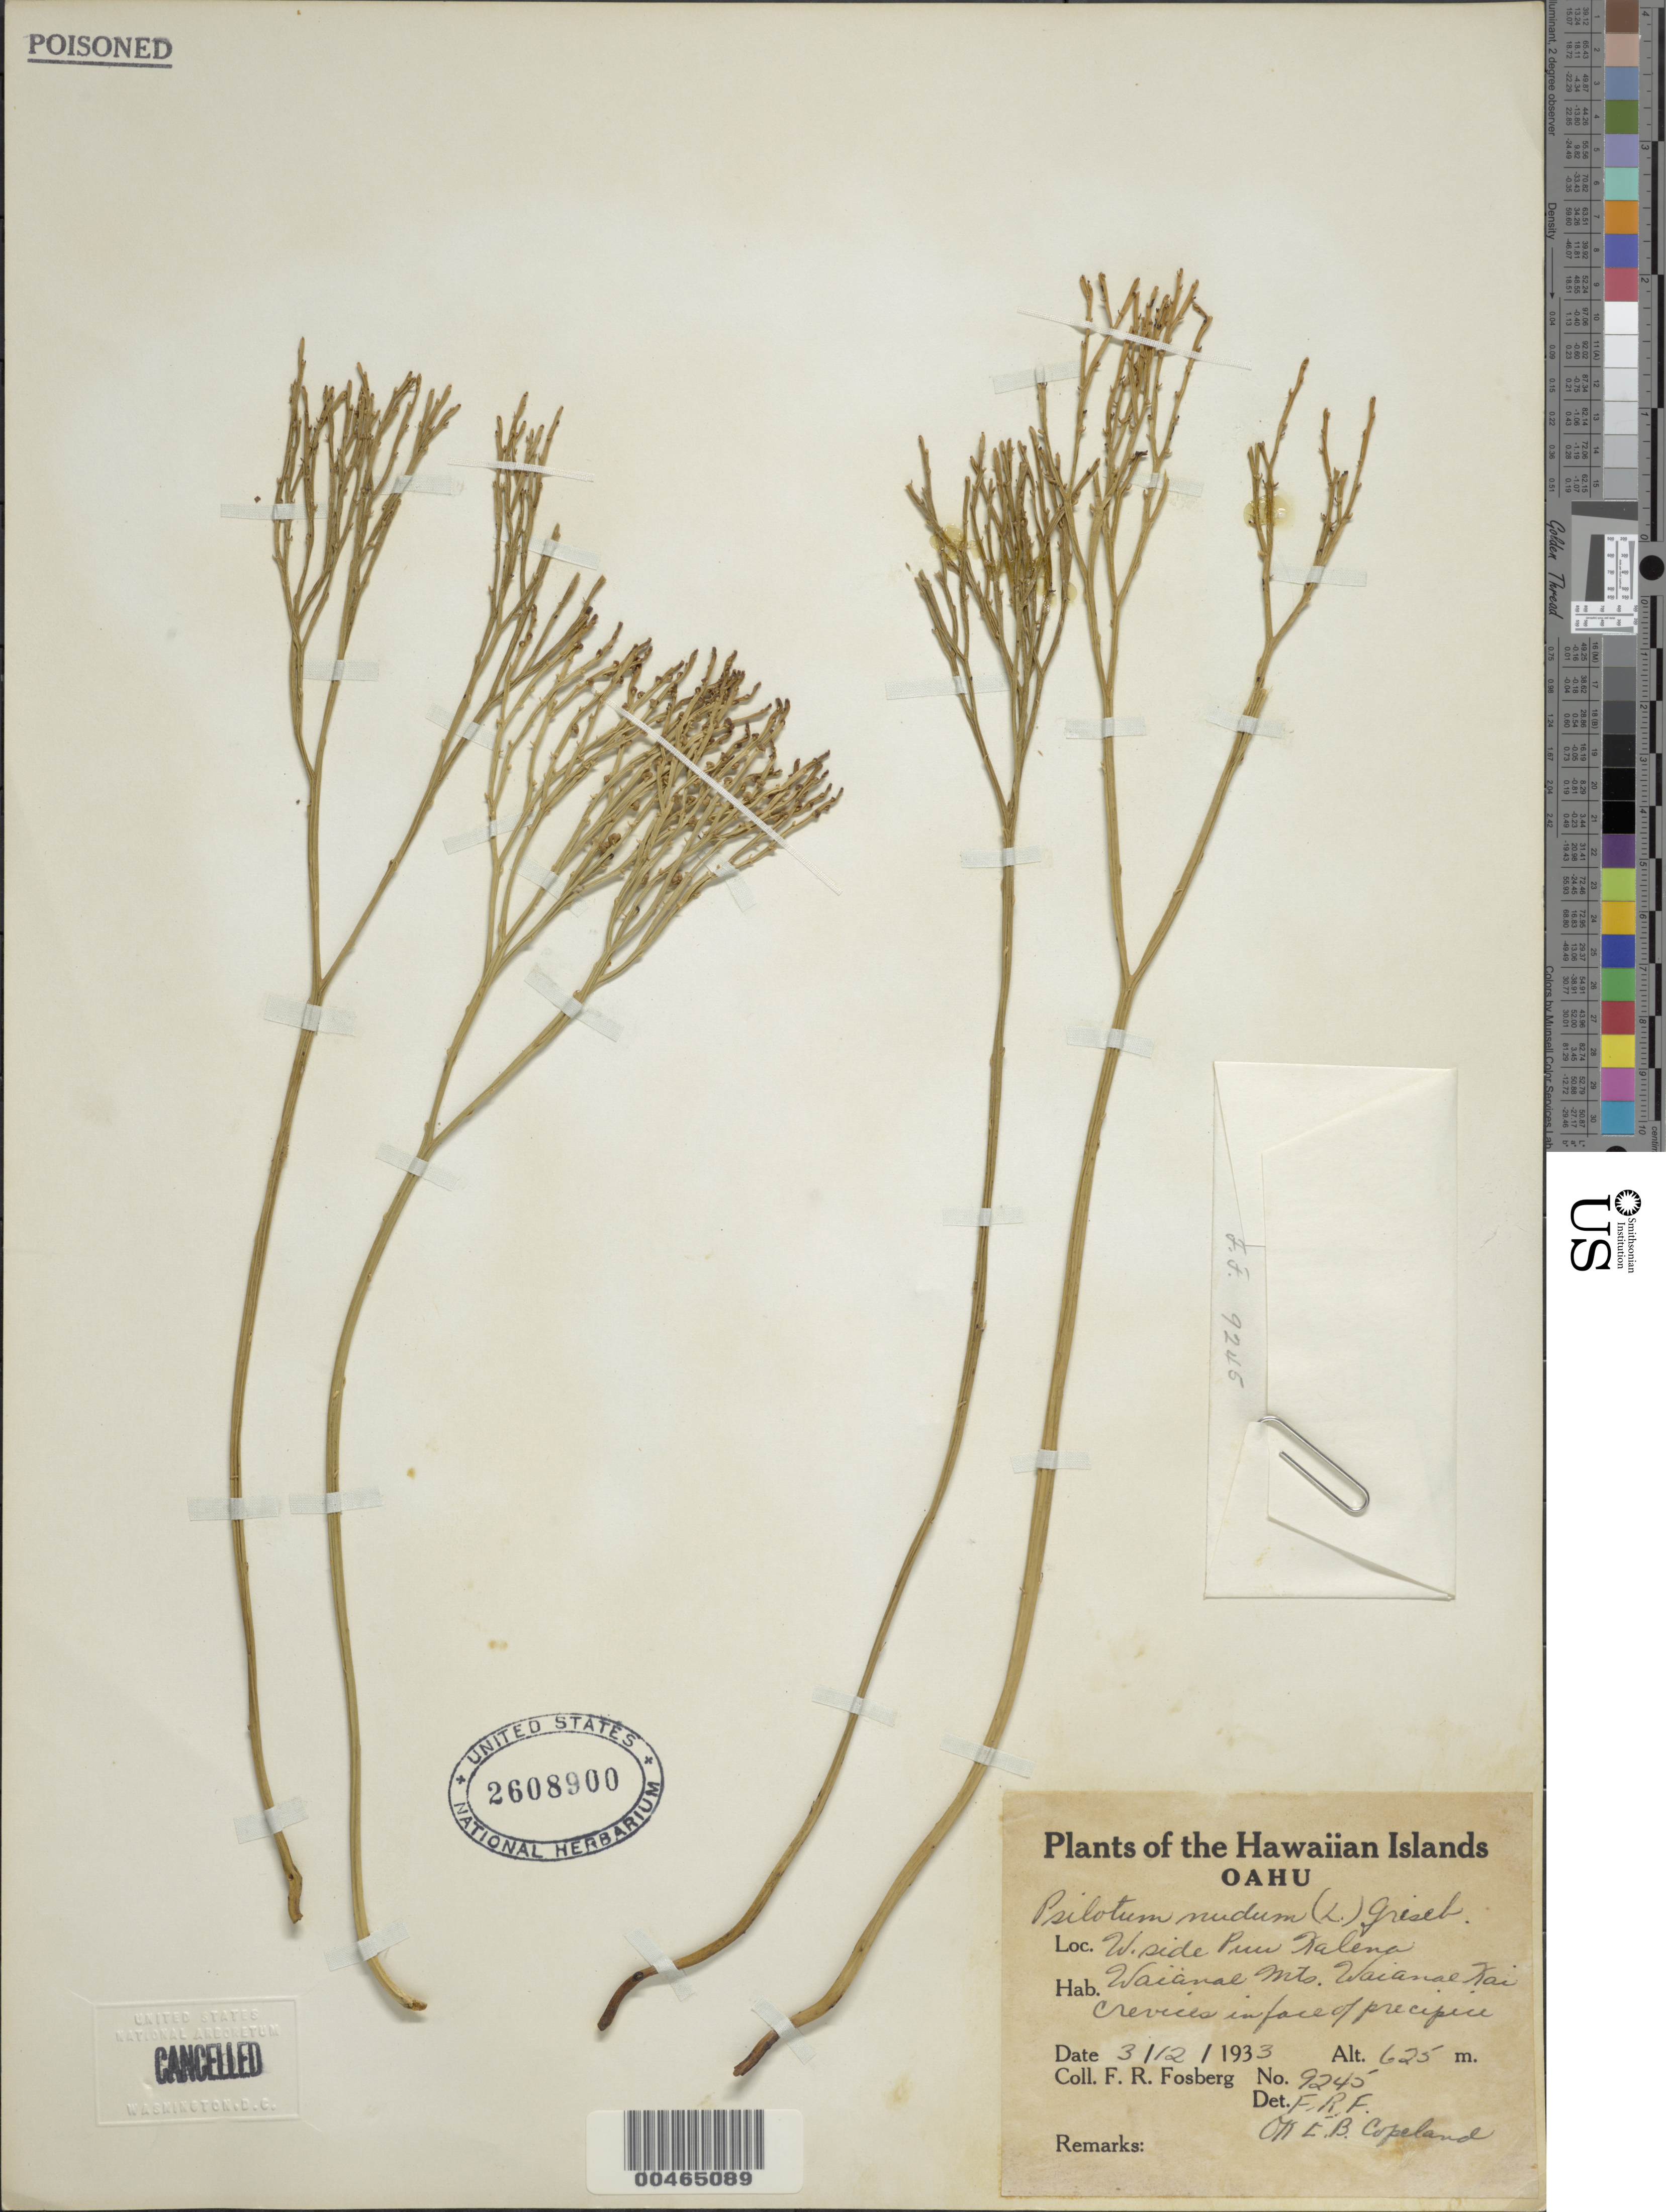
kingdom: Plantae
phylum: Tracheophyta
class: Polypodiopsida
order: Psilotales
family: Psilotaceae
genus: Psilotum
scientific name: Psilotum nudum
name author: (L.) P. Beauv.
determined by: Fosberg, F. R.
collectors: F. R. Fosberg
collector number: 9245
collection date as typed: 12 Mar 1933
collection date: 1933-03-12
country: United States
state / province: Hawaii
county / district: Honolulu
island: Oahu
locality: W side of Puu Kalena, Waianea Mountains, Waianae Koi, Oahu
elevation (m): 625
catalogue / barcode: US 2608900